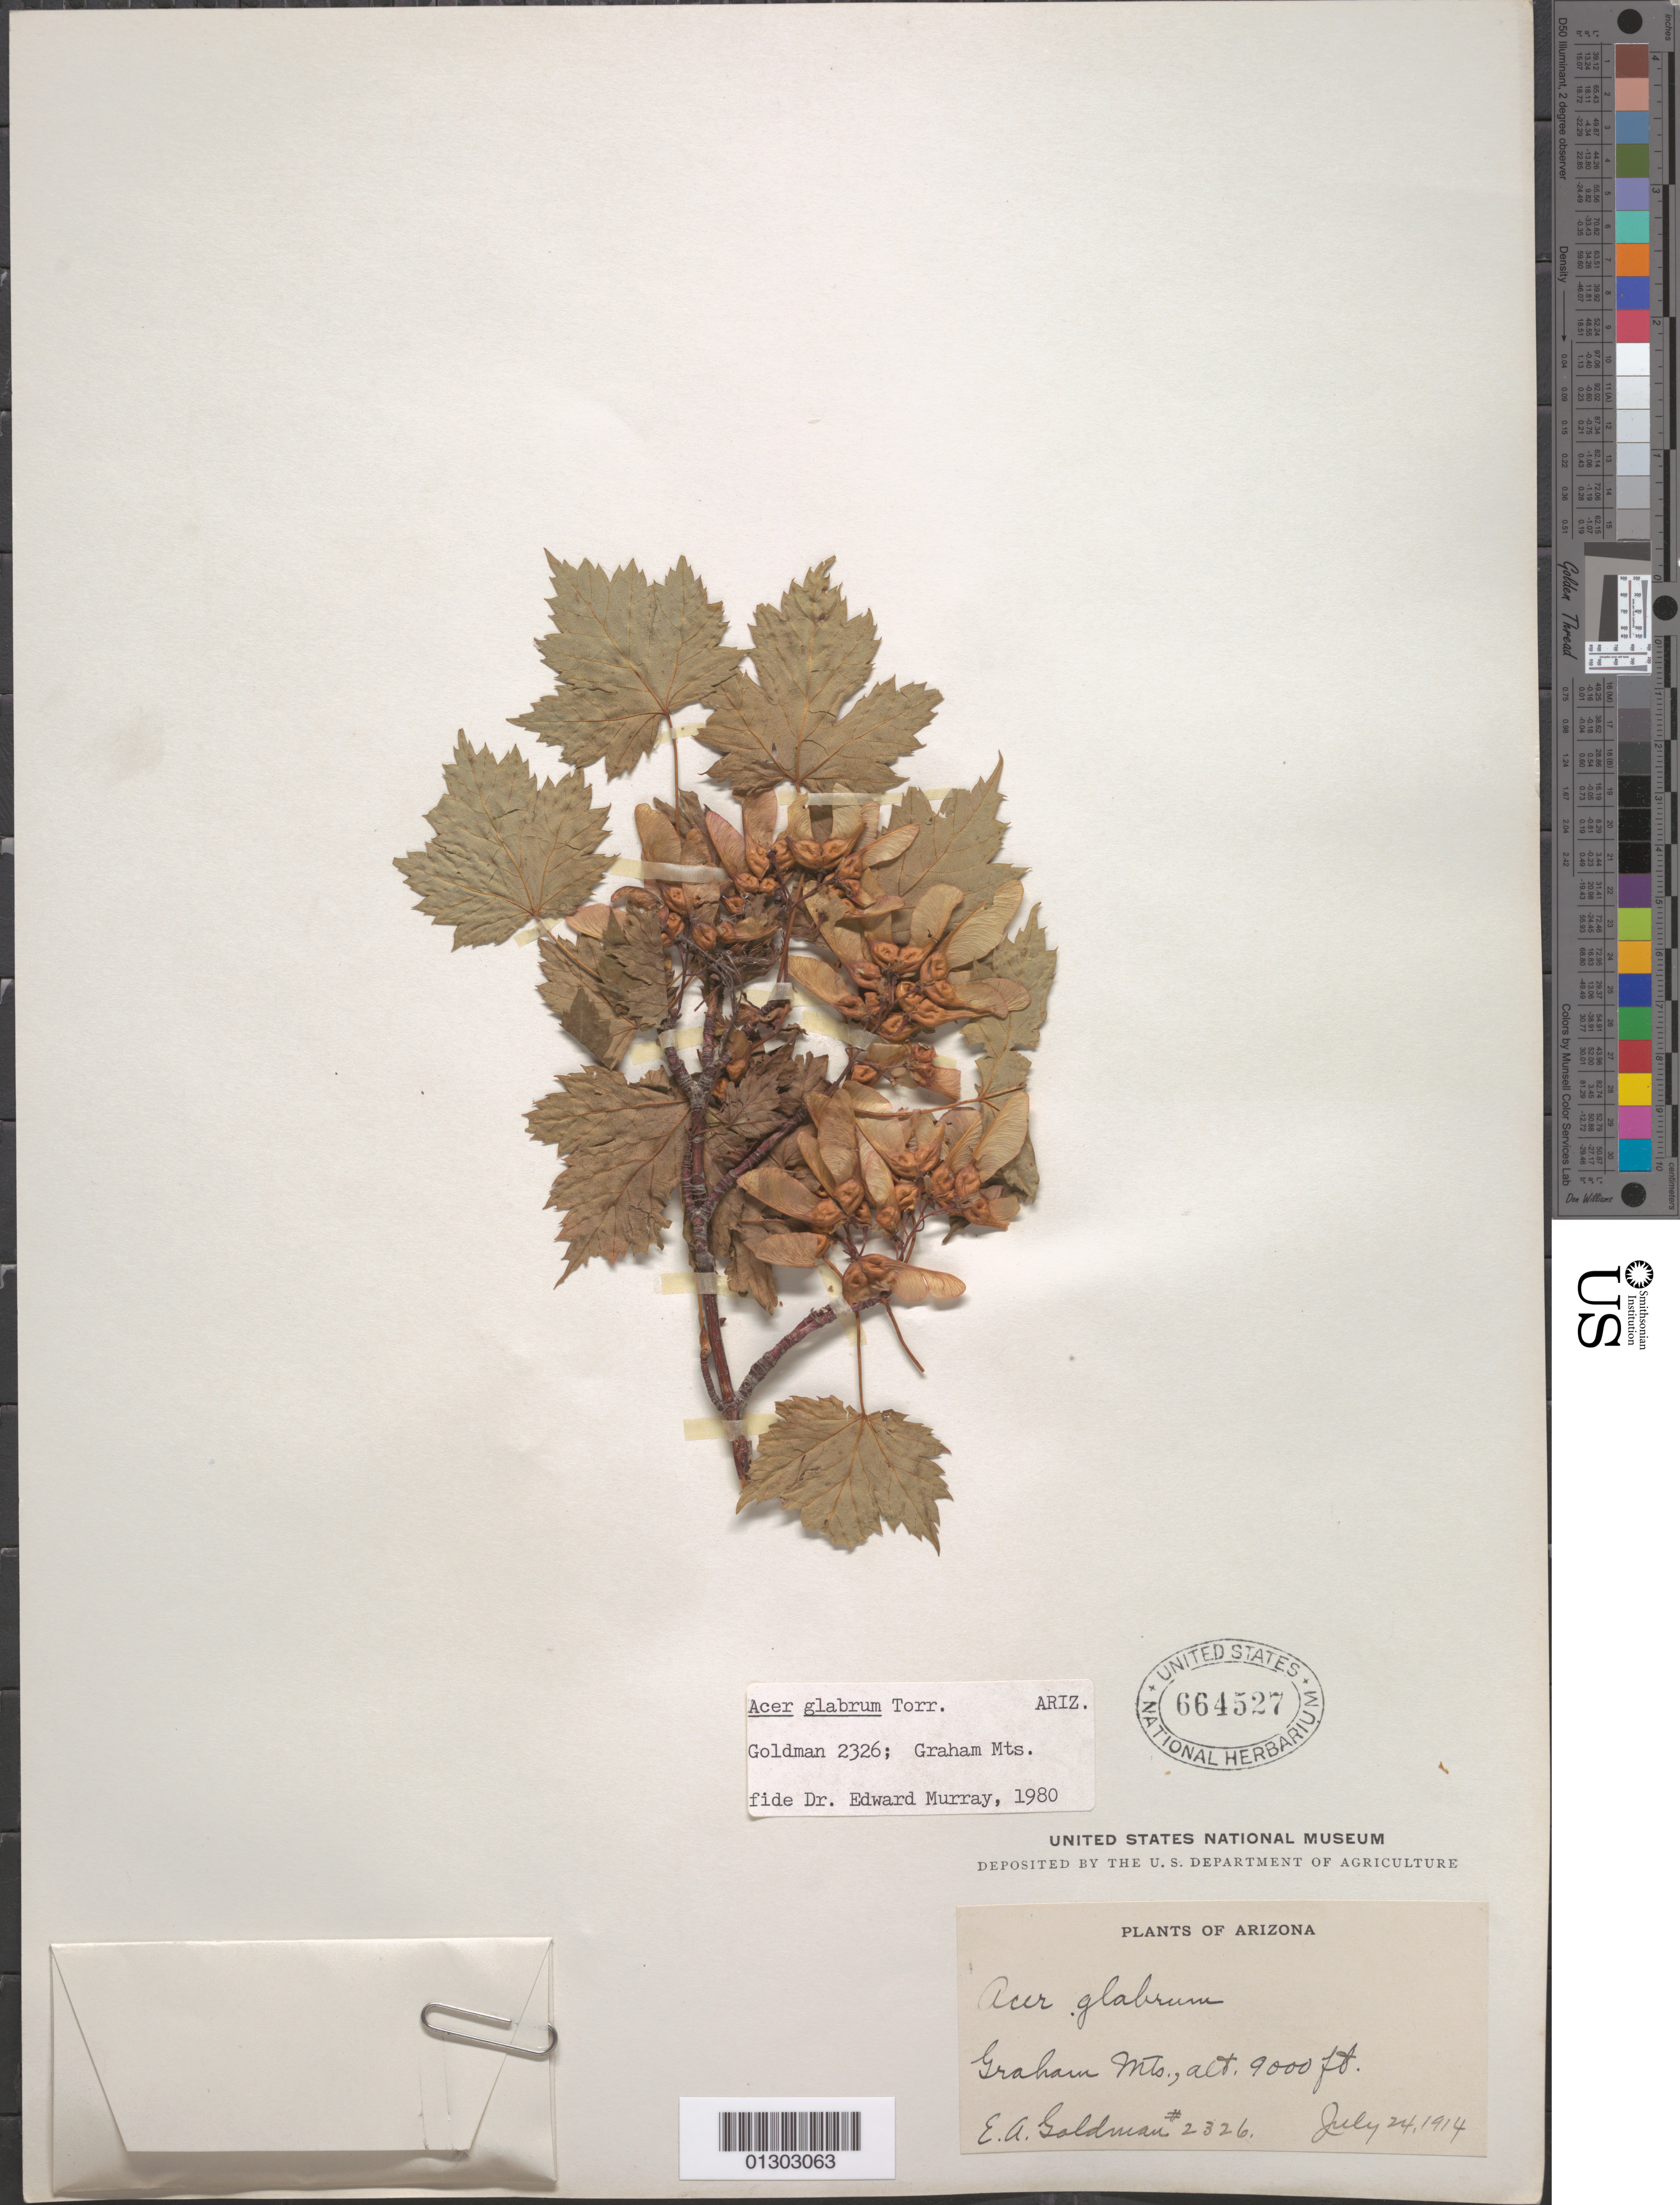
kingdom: Plantae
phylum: Tracheophyta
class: Magnoliopsida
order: Sapindales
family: Sapindaceae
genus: Acer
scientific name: Acer glabrum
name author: Torr.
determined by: Murray, Edward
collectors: E. A. Goldman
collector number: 2326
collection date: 1914-07-24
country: United States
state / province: Arizona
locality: Graham Mts.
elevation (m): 2743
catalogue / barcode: US 664527